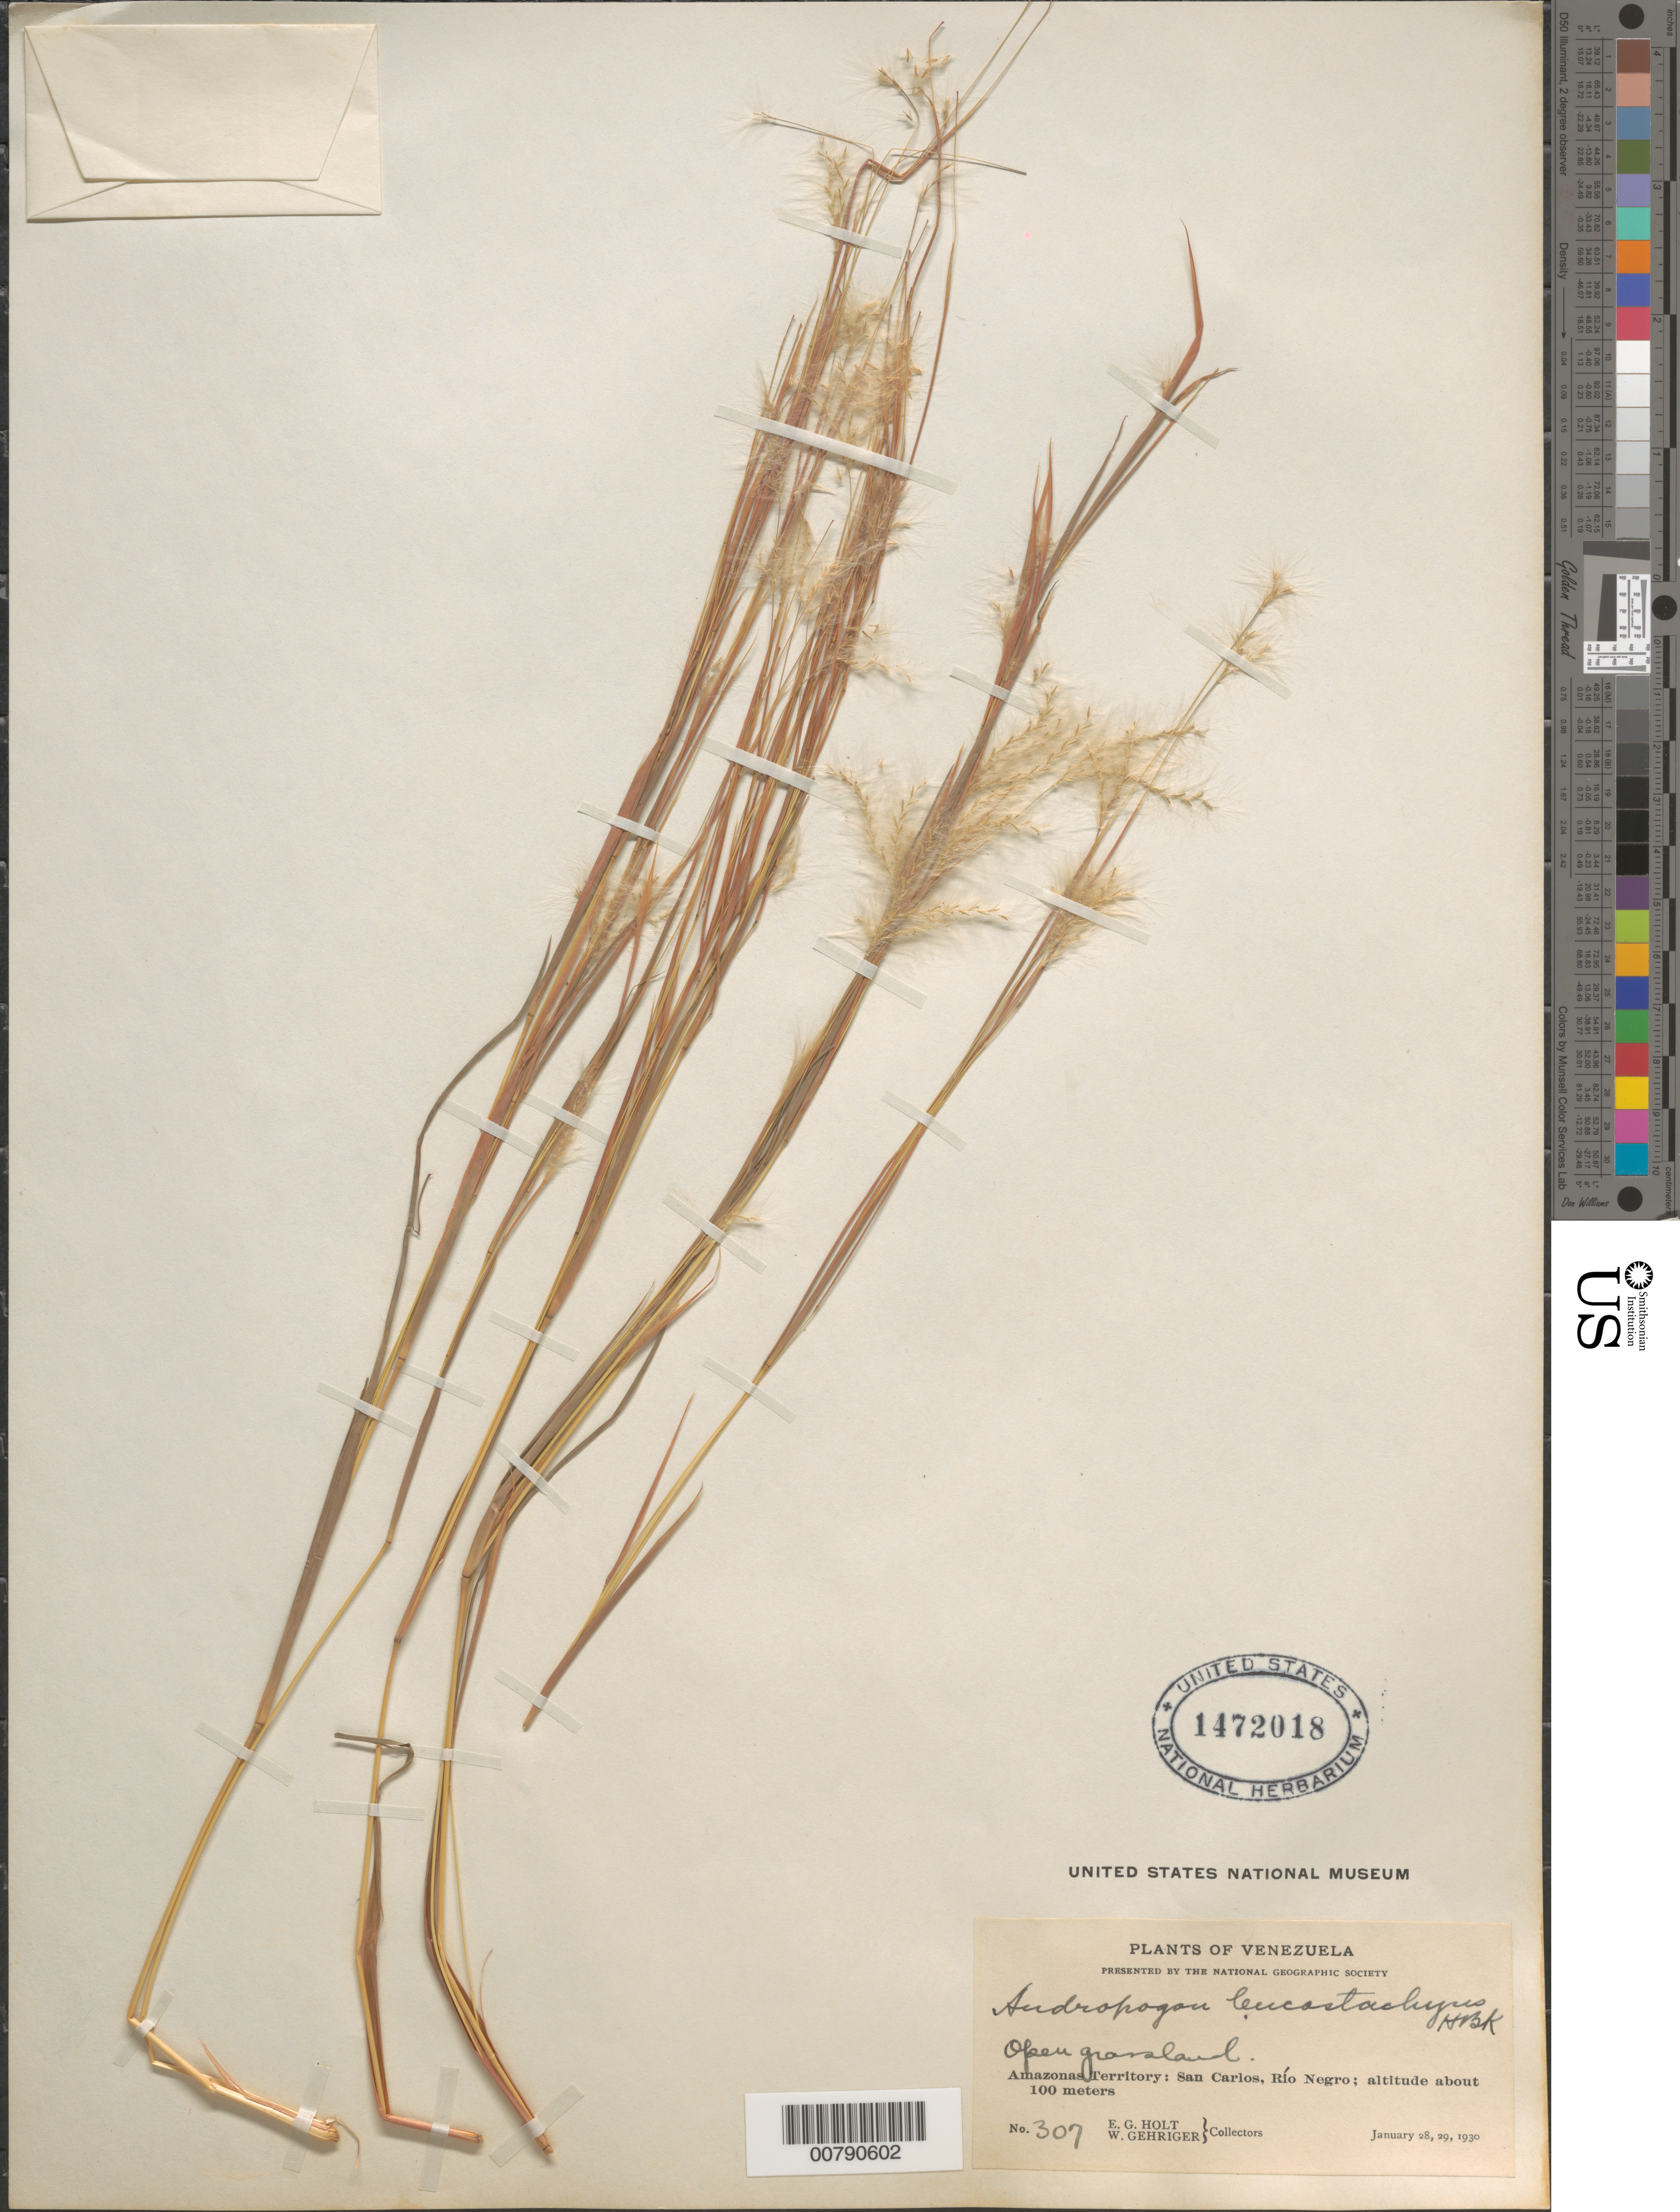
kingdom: Plantae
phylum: Tracheophyta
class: Liliopsida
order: Poales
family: Poaceae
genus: Andropogon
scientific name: Andropogon leucostachyus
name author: Kunth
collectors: E. Holt & W. Gehriger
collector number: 307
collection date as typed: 28-Jan-30 to 29-Jan-30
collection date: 1930-01-28/1930-01-29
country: Venezuela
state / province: Amazonas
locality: San Carlos de Río Negro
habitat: Open grassland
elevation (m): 100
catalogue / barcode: US 1472018